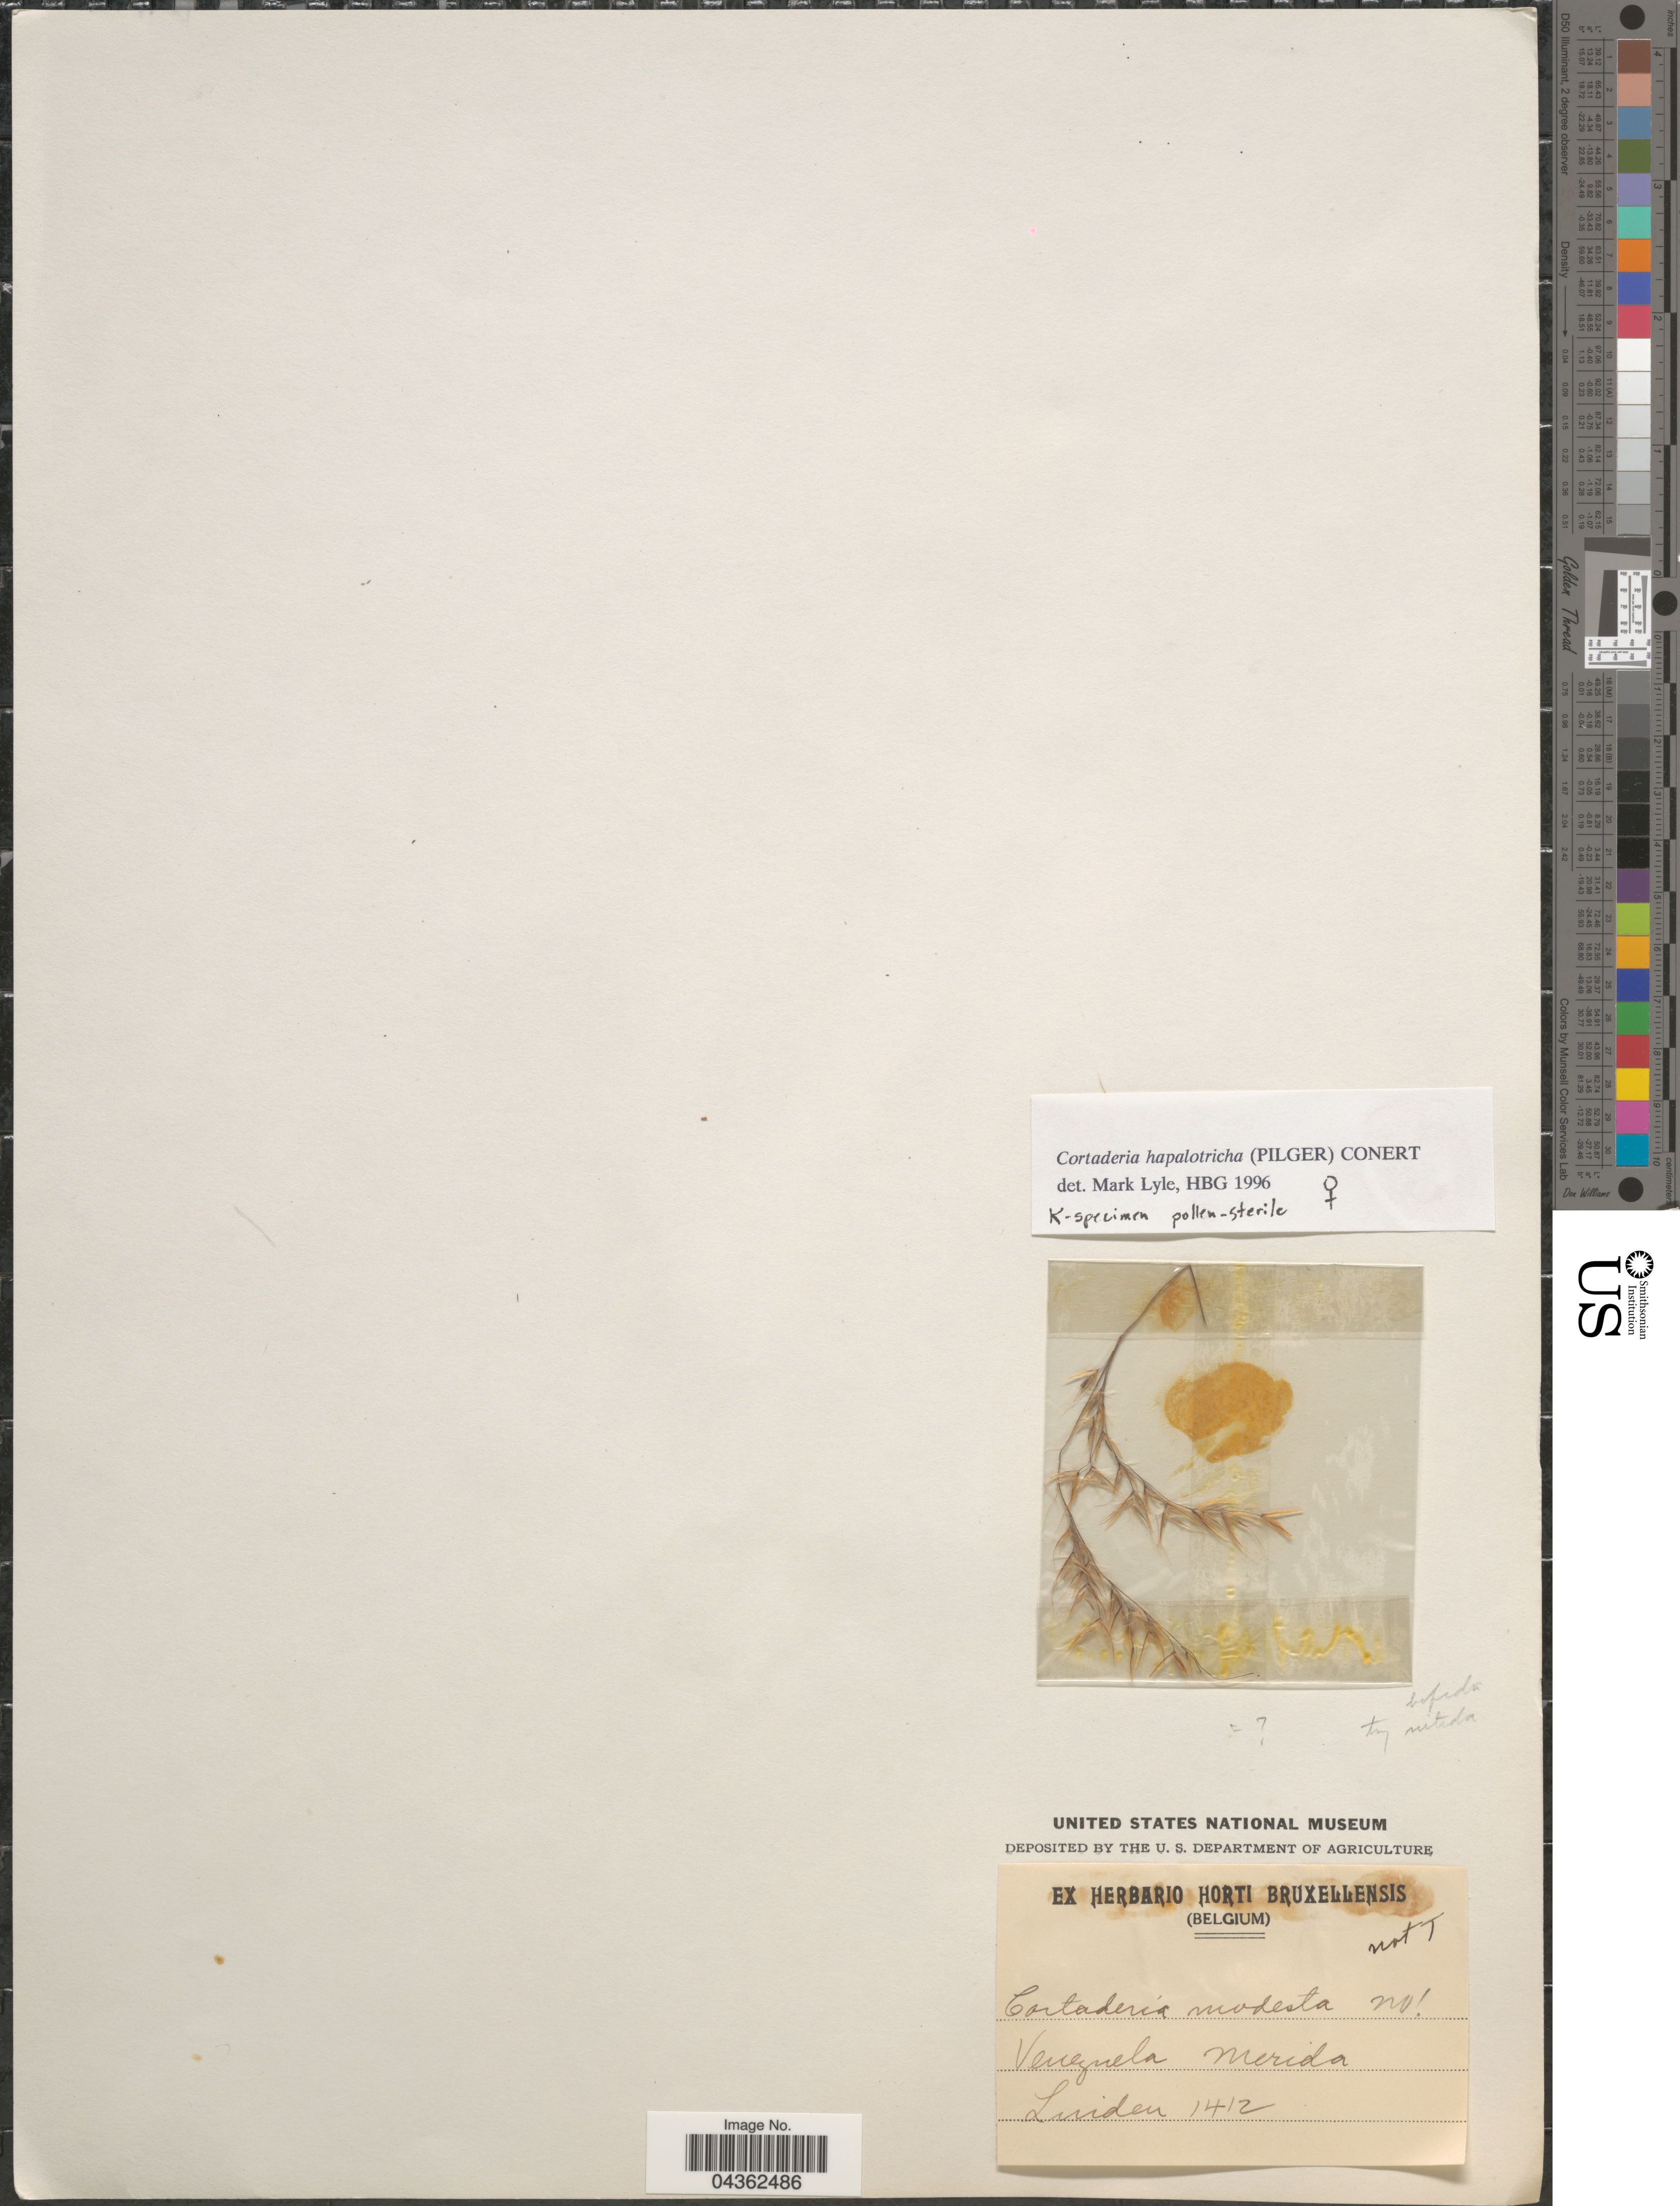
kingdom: Plantae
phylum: Tracheophyta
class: Liliopsida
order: Poales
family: Poaceae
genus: Cortaderia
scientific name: Cortaderia hapalotricha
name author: (Pilg.) Conert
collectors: -- Linden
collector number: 1412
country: Venezuela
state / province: Merida